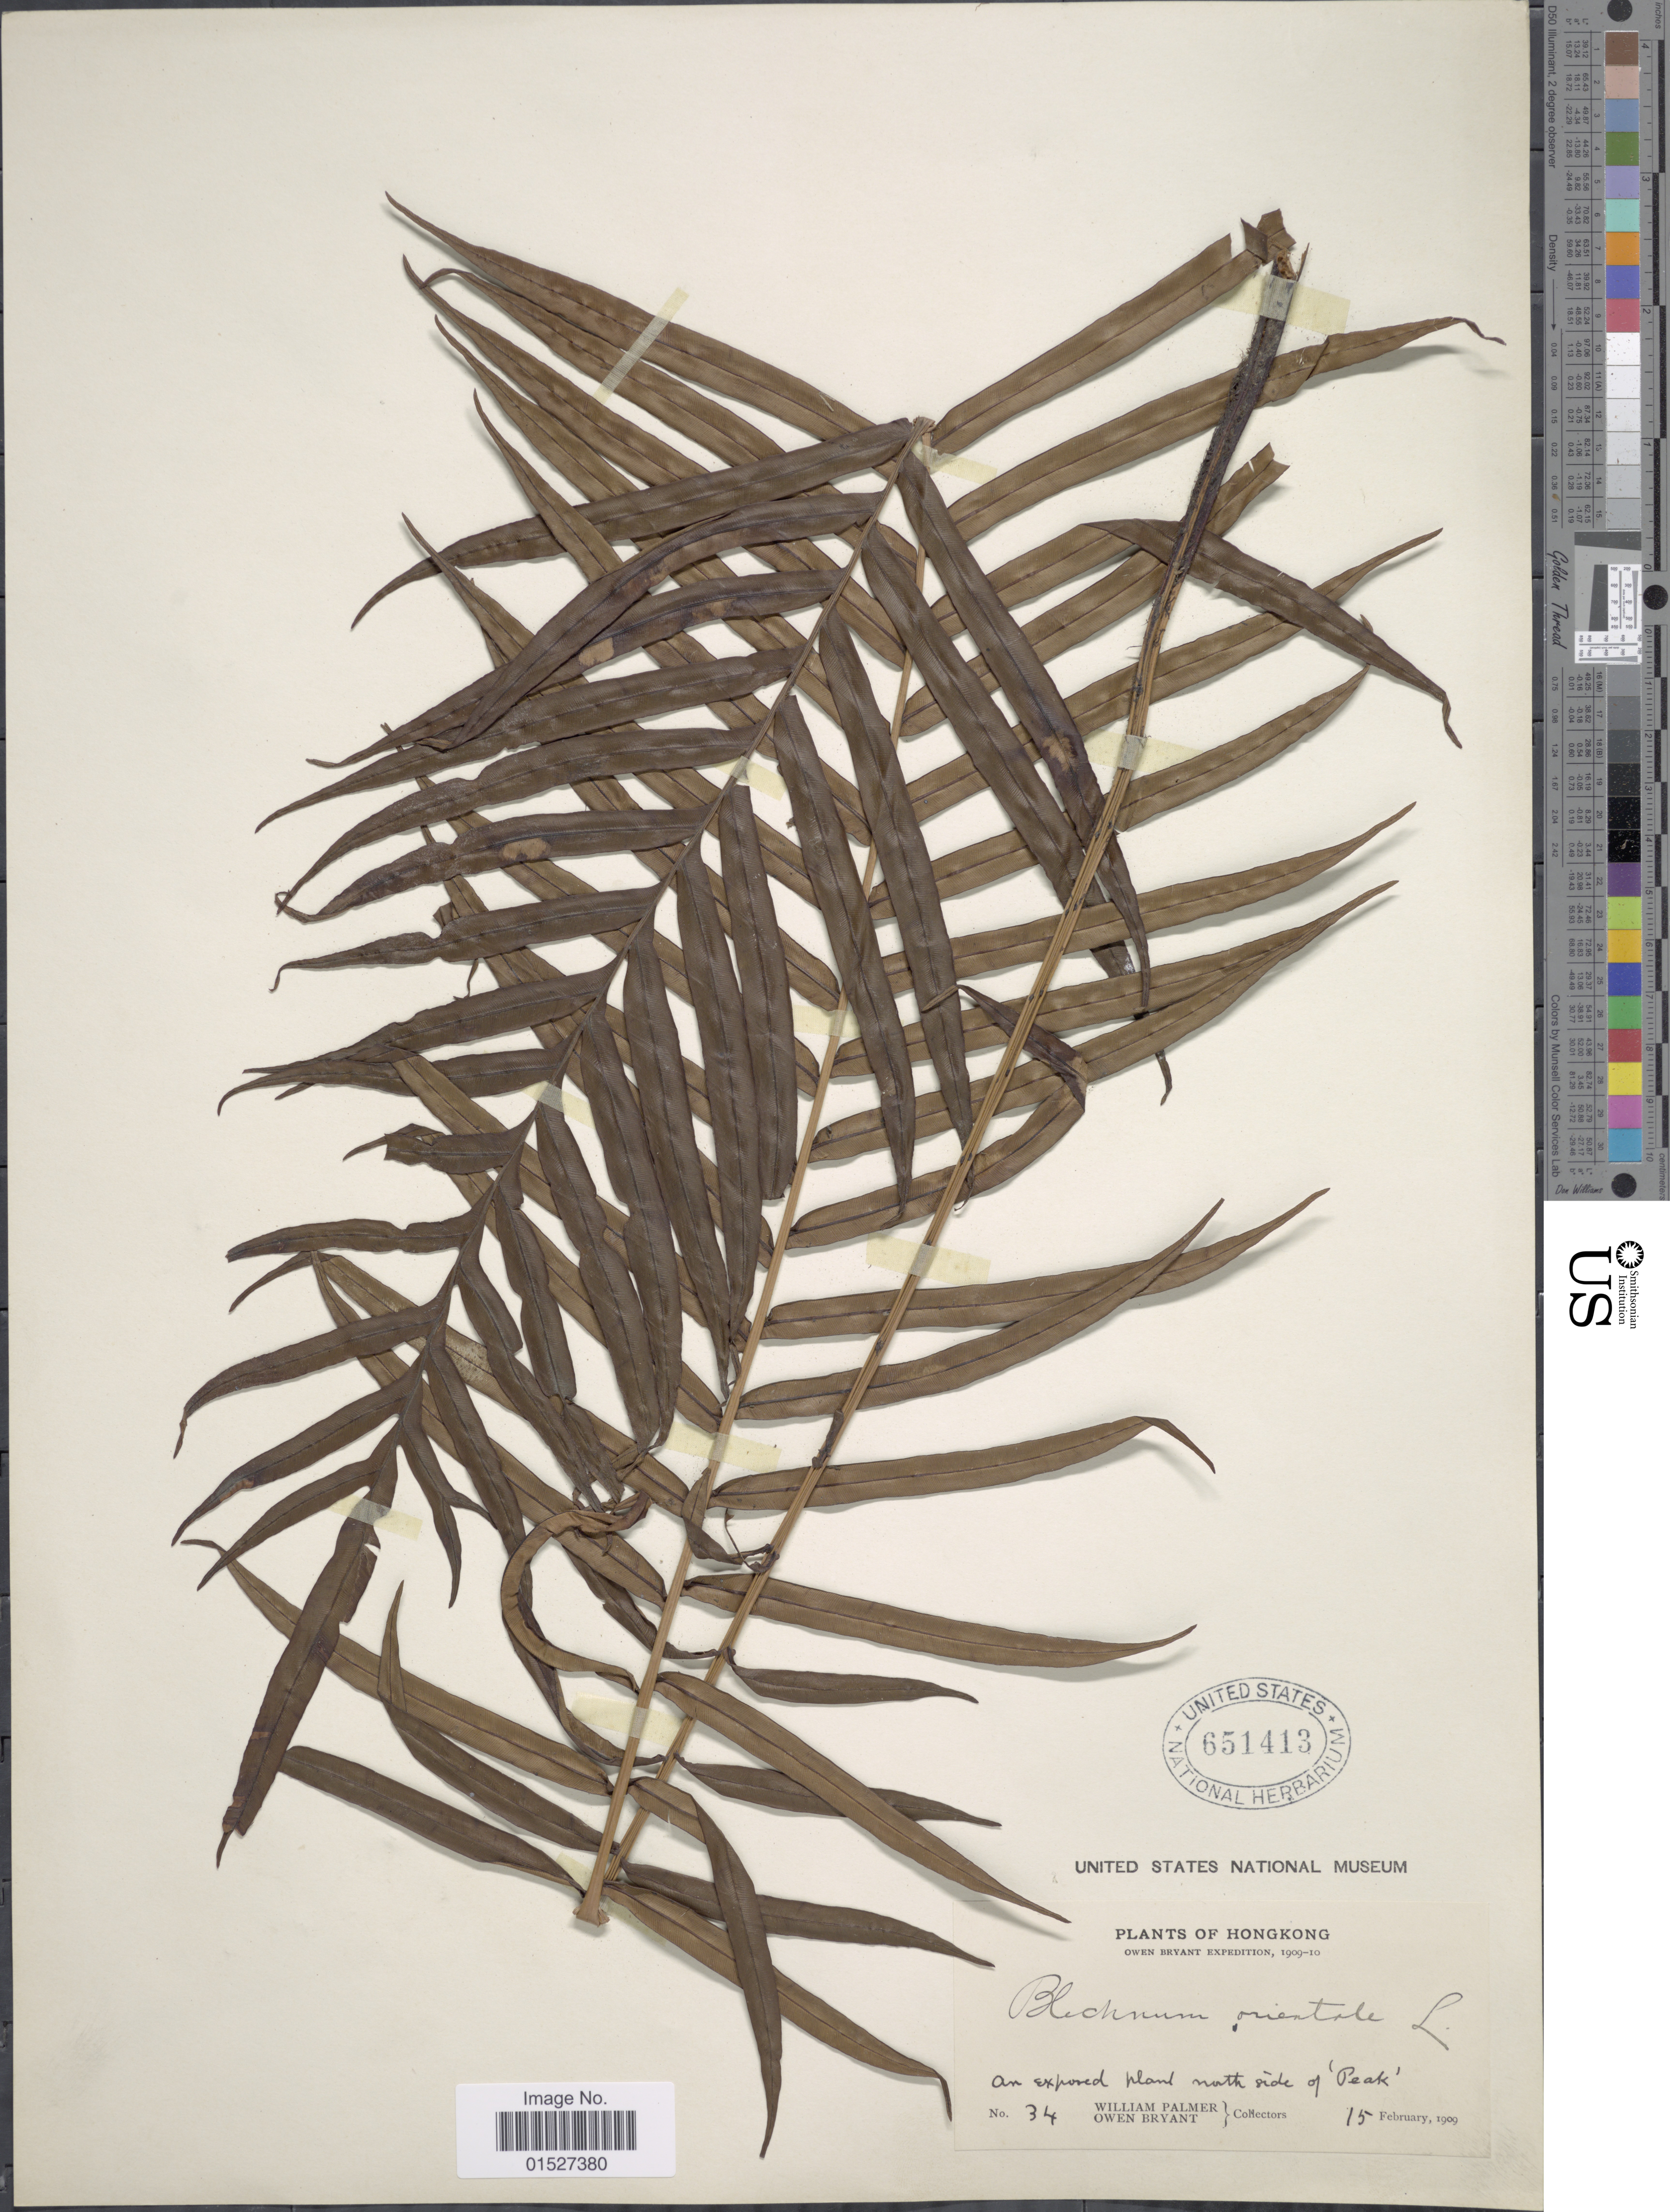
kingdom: Plantae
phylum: Tracheophyta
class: Polypodiopsida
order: Polypodiales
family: Blechnaceae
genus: Blechnum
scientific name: Blechnum orientale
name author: L.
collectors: W. Palmer & O. Bryant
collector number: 34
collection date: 1909-02-15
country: China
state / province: Hong Kong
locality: Hongkong. North side of 'Peak'.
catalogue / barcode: US 651413